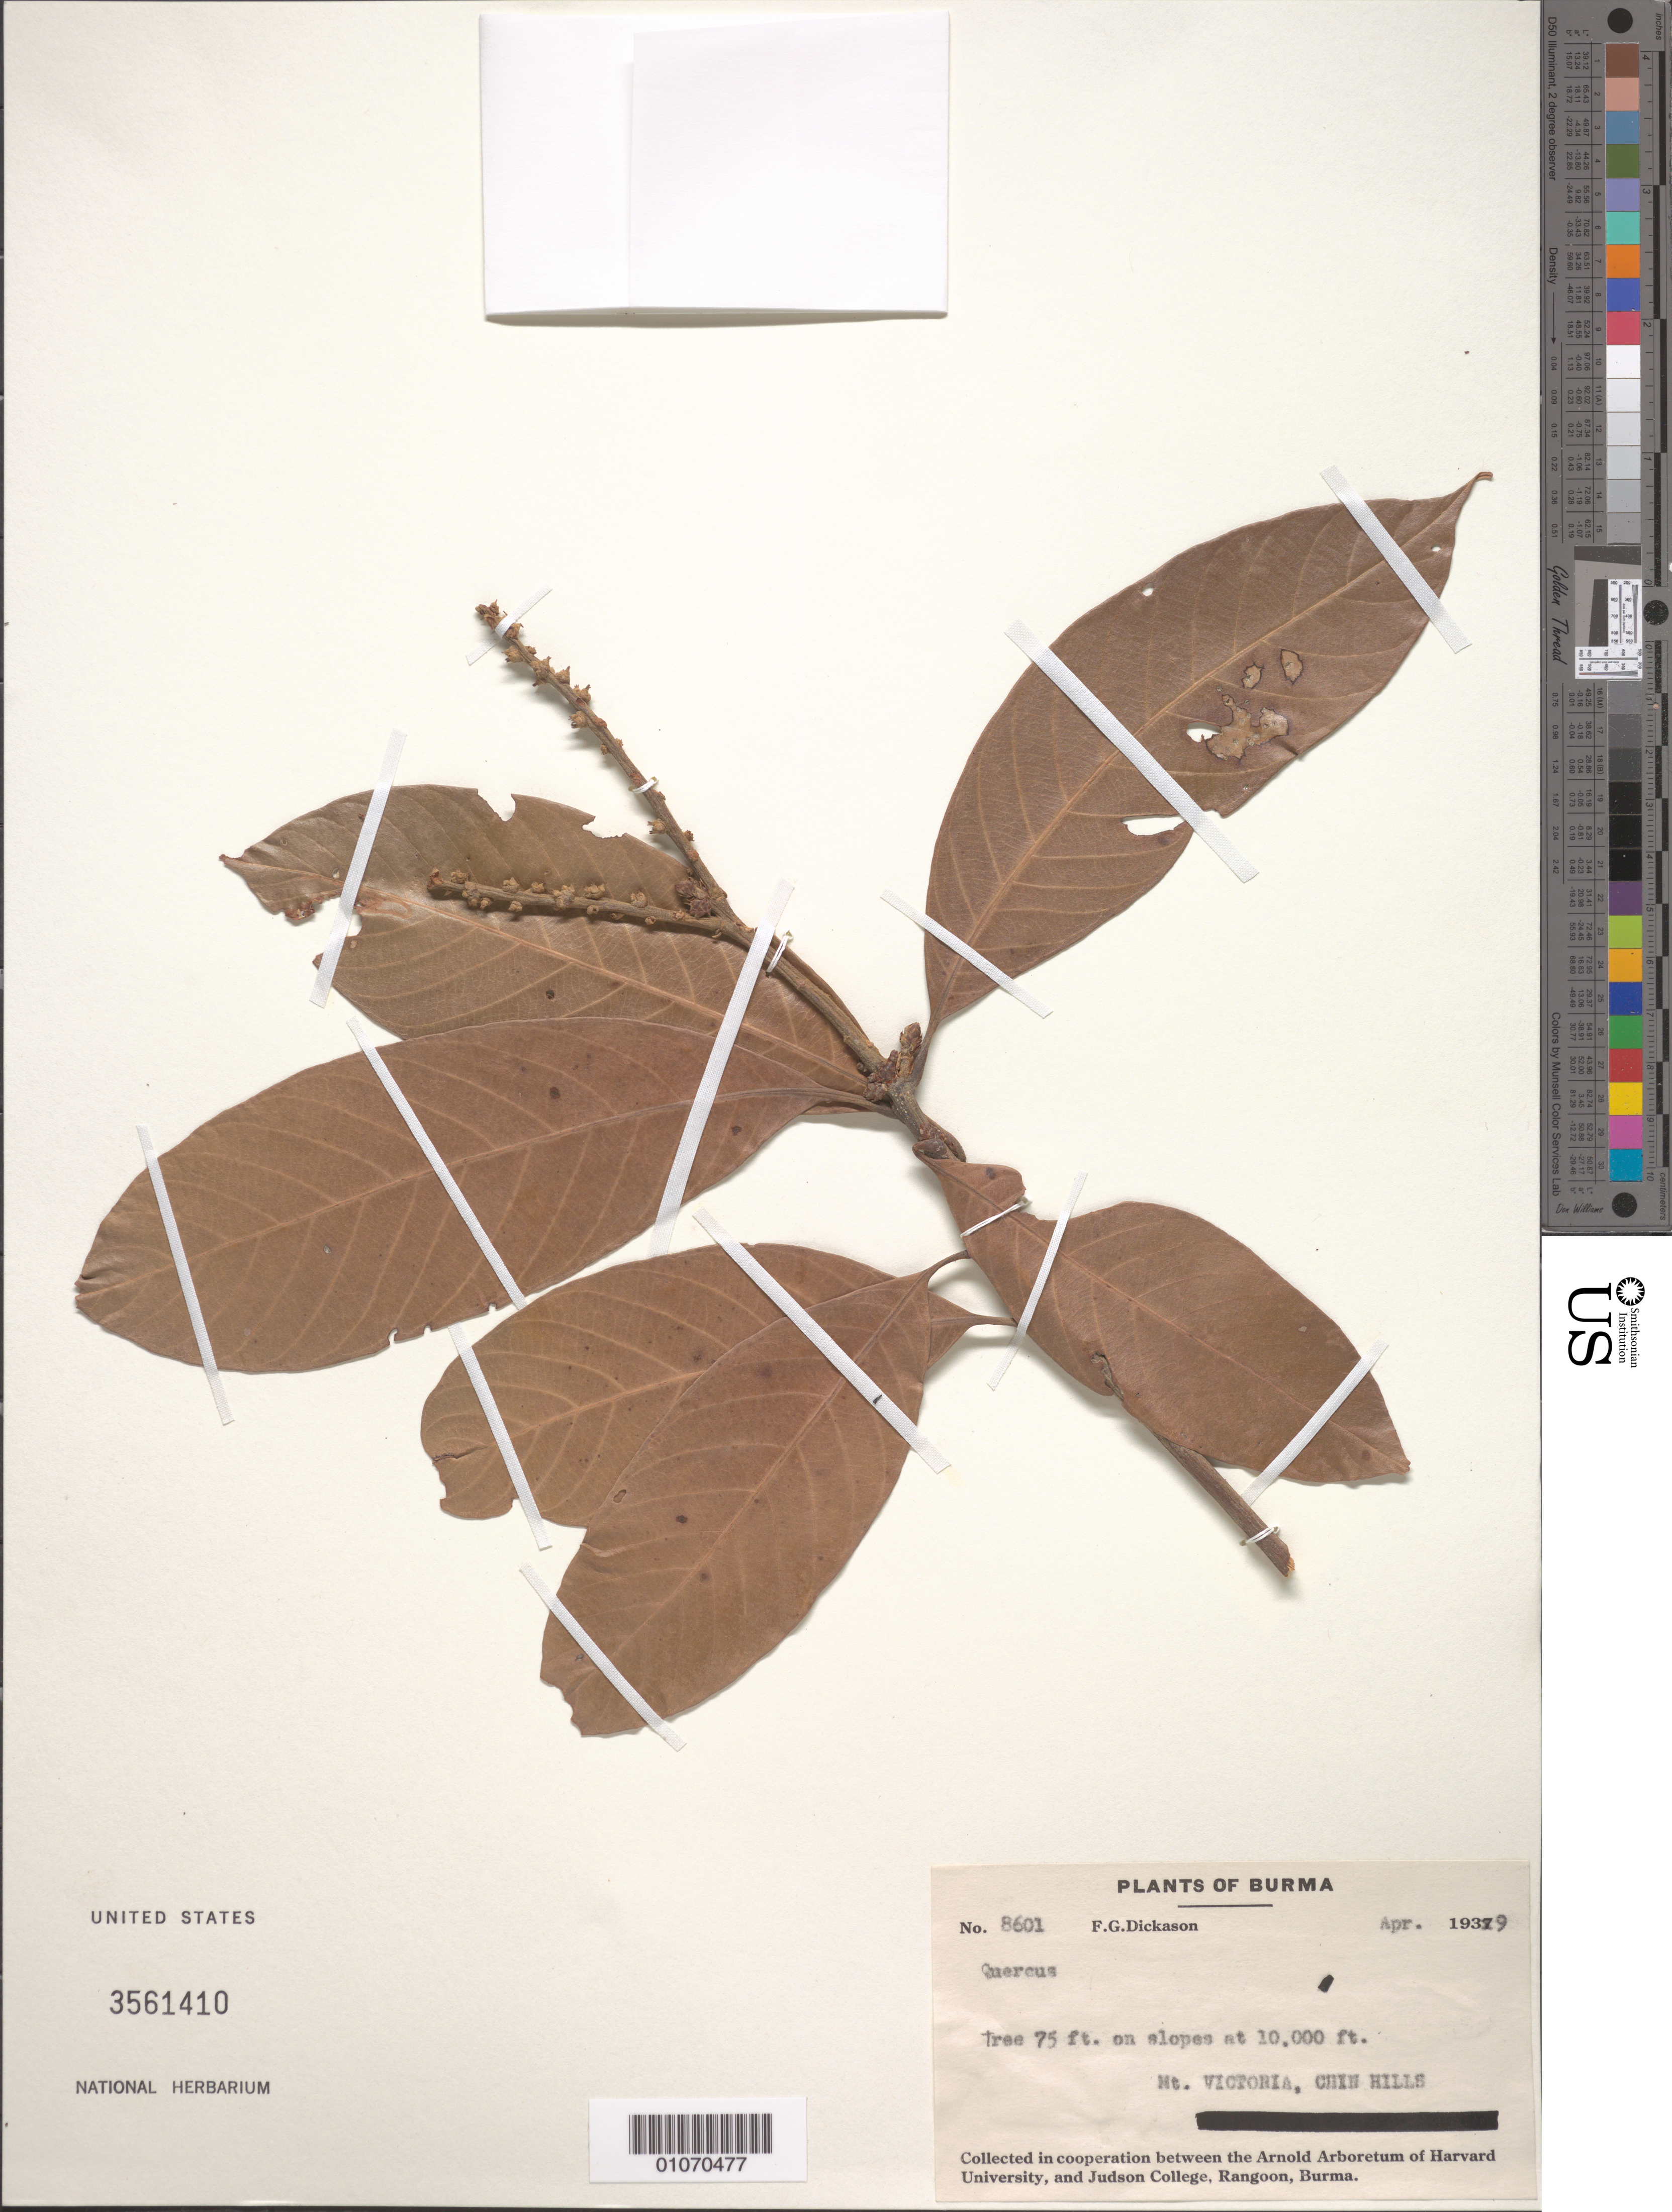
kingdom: Plantae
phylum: Tracheophyta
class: Magnoliopsida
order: Fagales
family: Fagaceae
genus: Quercus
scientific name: Quercus sp.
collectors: F. Dickason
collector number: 8601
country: Myanmar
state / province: Chin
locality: Mt. Victoria, Chin Hills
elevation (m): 3048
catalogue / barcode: US 3561410